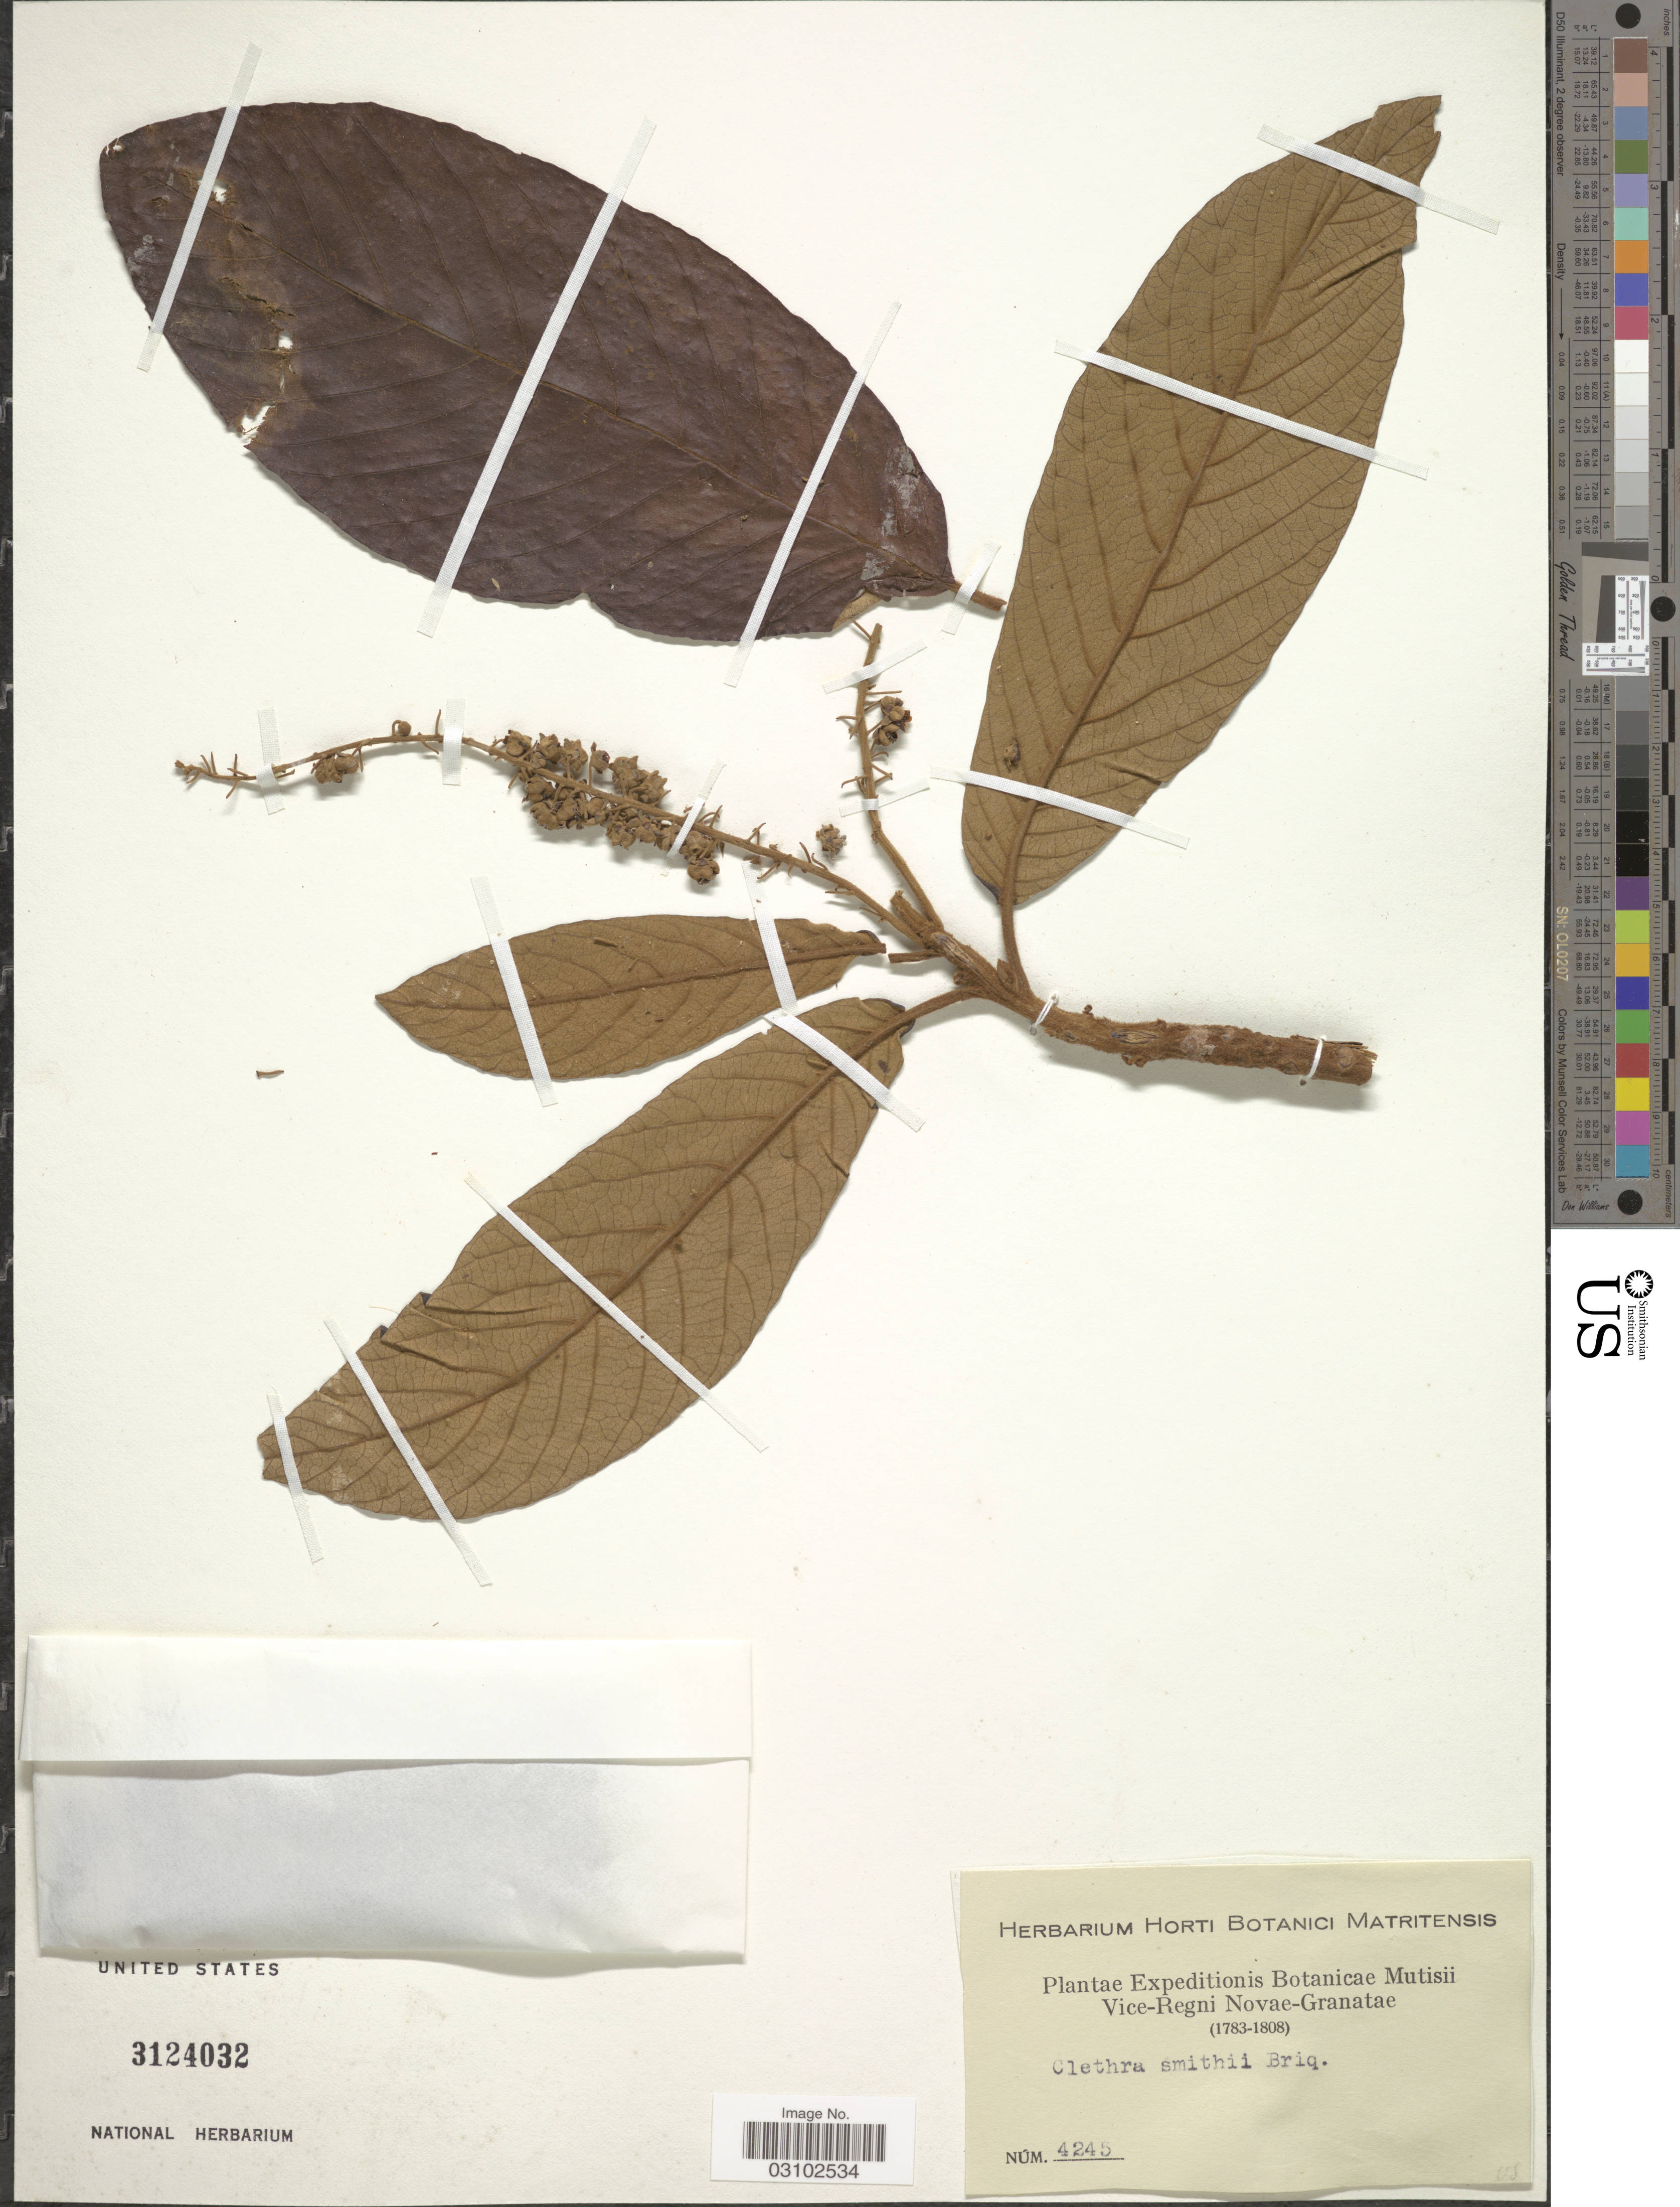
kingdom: Plantae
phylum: Tracheophyta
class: Magnoliopsida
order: Ericales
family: Clethraceae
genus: Clethra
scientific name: Clethra smithii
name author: Briq.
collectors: Expeditions Botanicae Mutisii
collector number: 4245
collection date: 1783/1808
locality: Vice-Regni Novae-Granatae.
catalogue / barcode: US 3124032